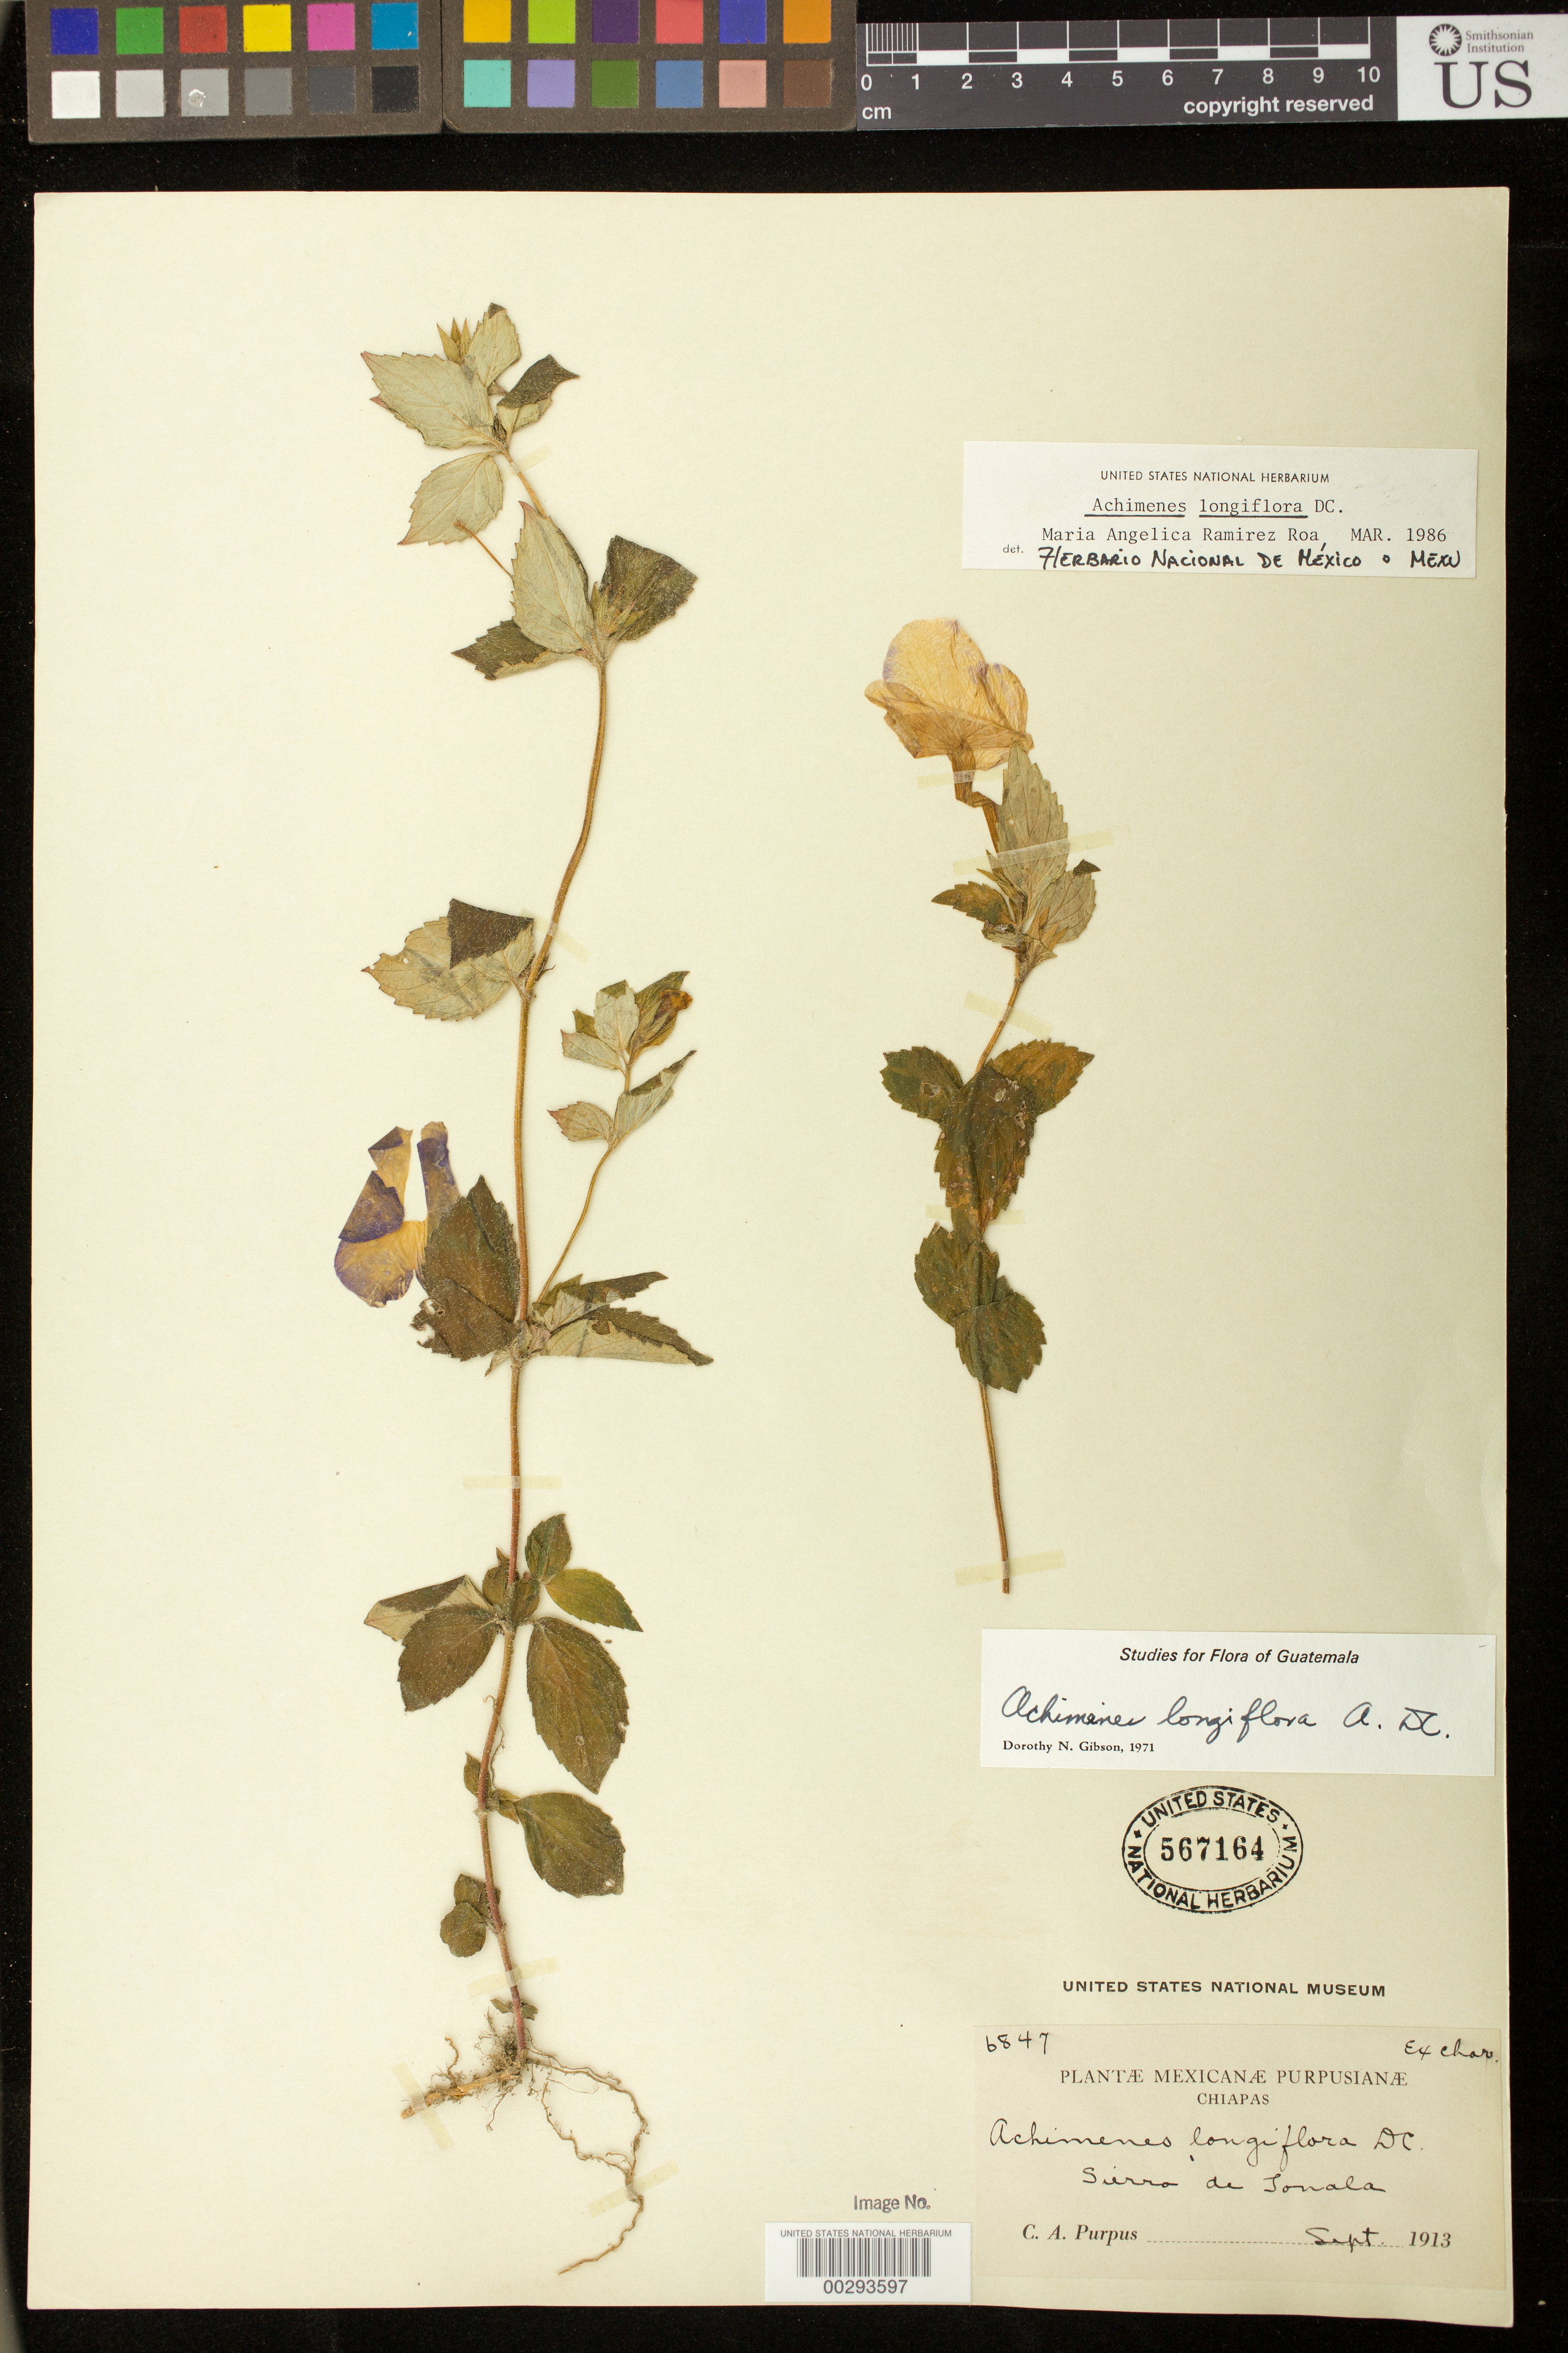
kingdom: Plantae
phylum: Tracheophyta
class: Magnoliopsida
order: Lamiales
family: Gesneriaceae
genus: Achimenes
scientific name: Achimenes longiflora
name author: DC.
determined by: Skog, Laurence E.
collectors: C. A. Purpus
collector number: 6847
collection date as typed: Sep 1913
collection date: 1913-09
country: Mexico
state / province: Chiapas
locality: Sierra de Tonala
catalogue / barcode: US 567164